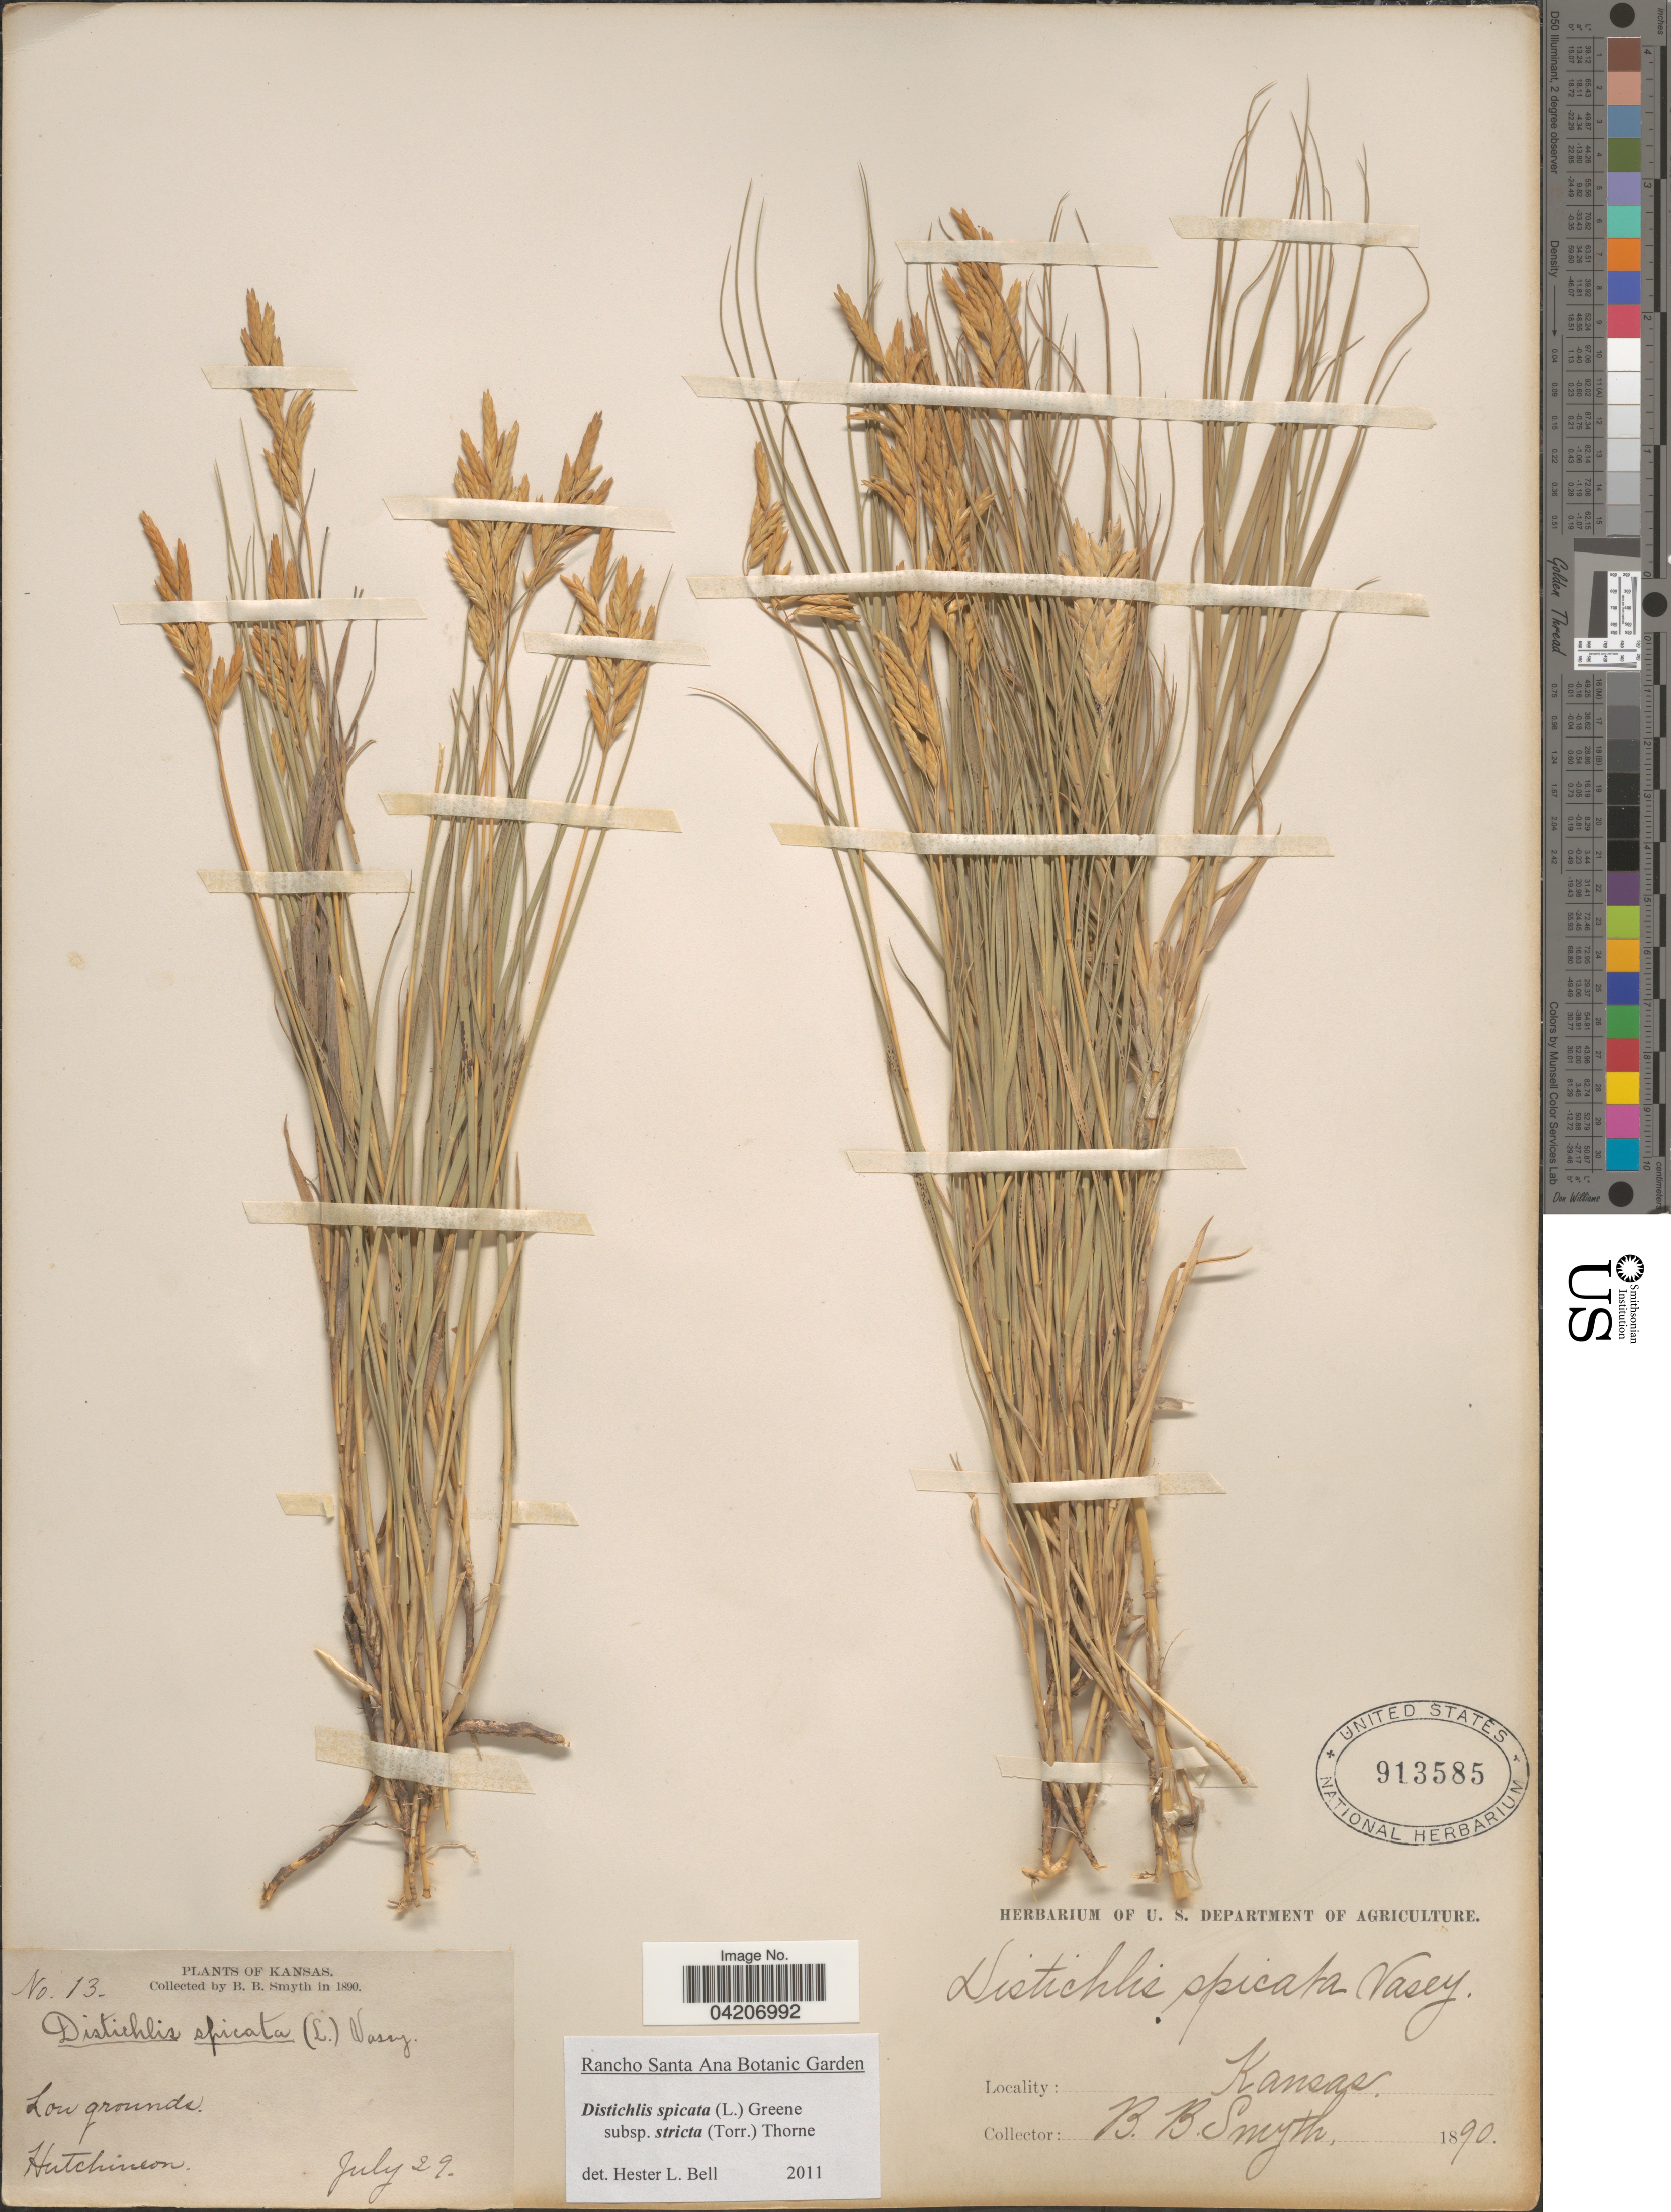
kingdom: Plantae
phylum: Tracheophyta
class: Liliopsida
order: Poales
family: Poaceae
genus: Distichlis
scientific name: Distichlis spicata subsp. stricta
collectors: B. Smyth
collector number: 13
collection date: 1890-07-29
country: United States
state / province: Kansas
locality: Hutchinson.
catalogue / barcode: US 913585